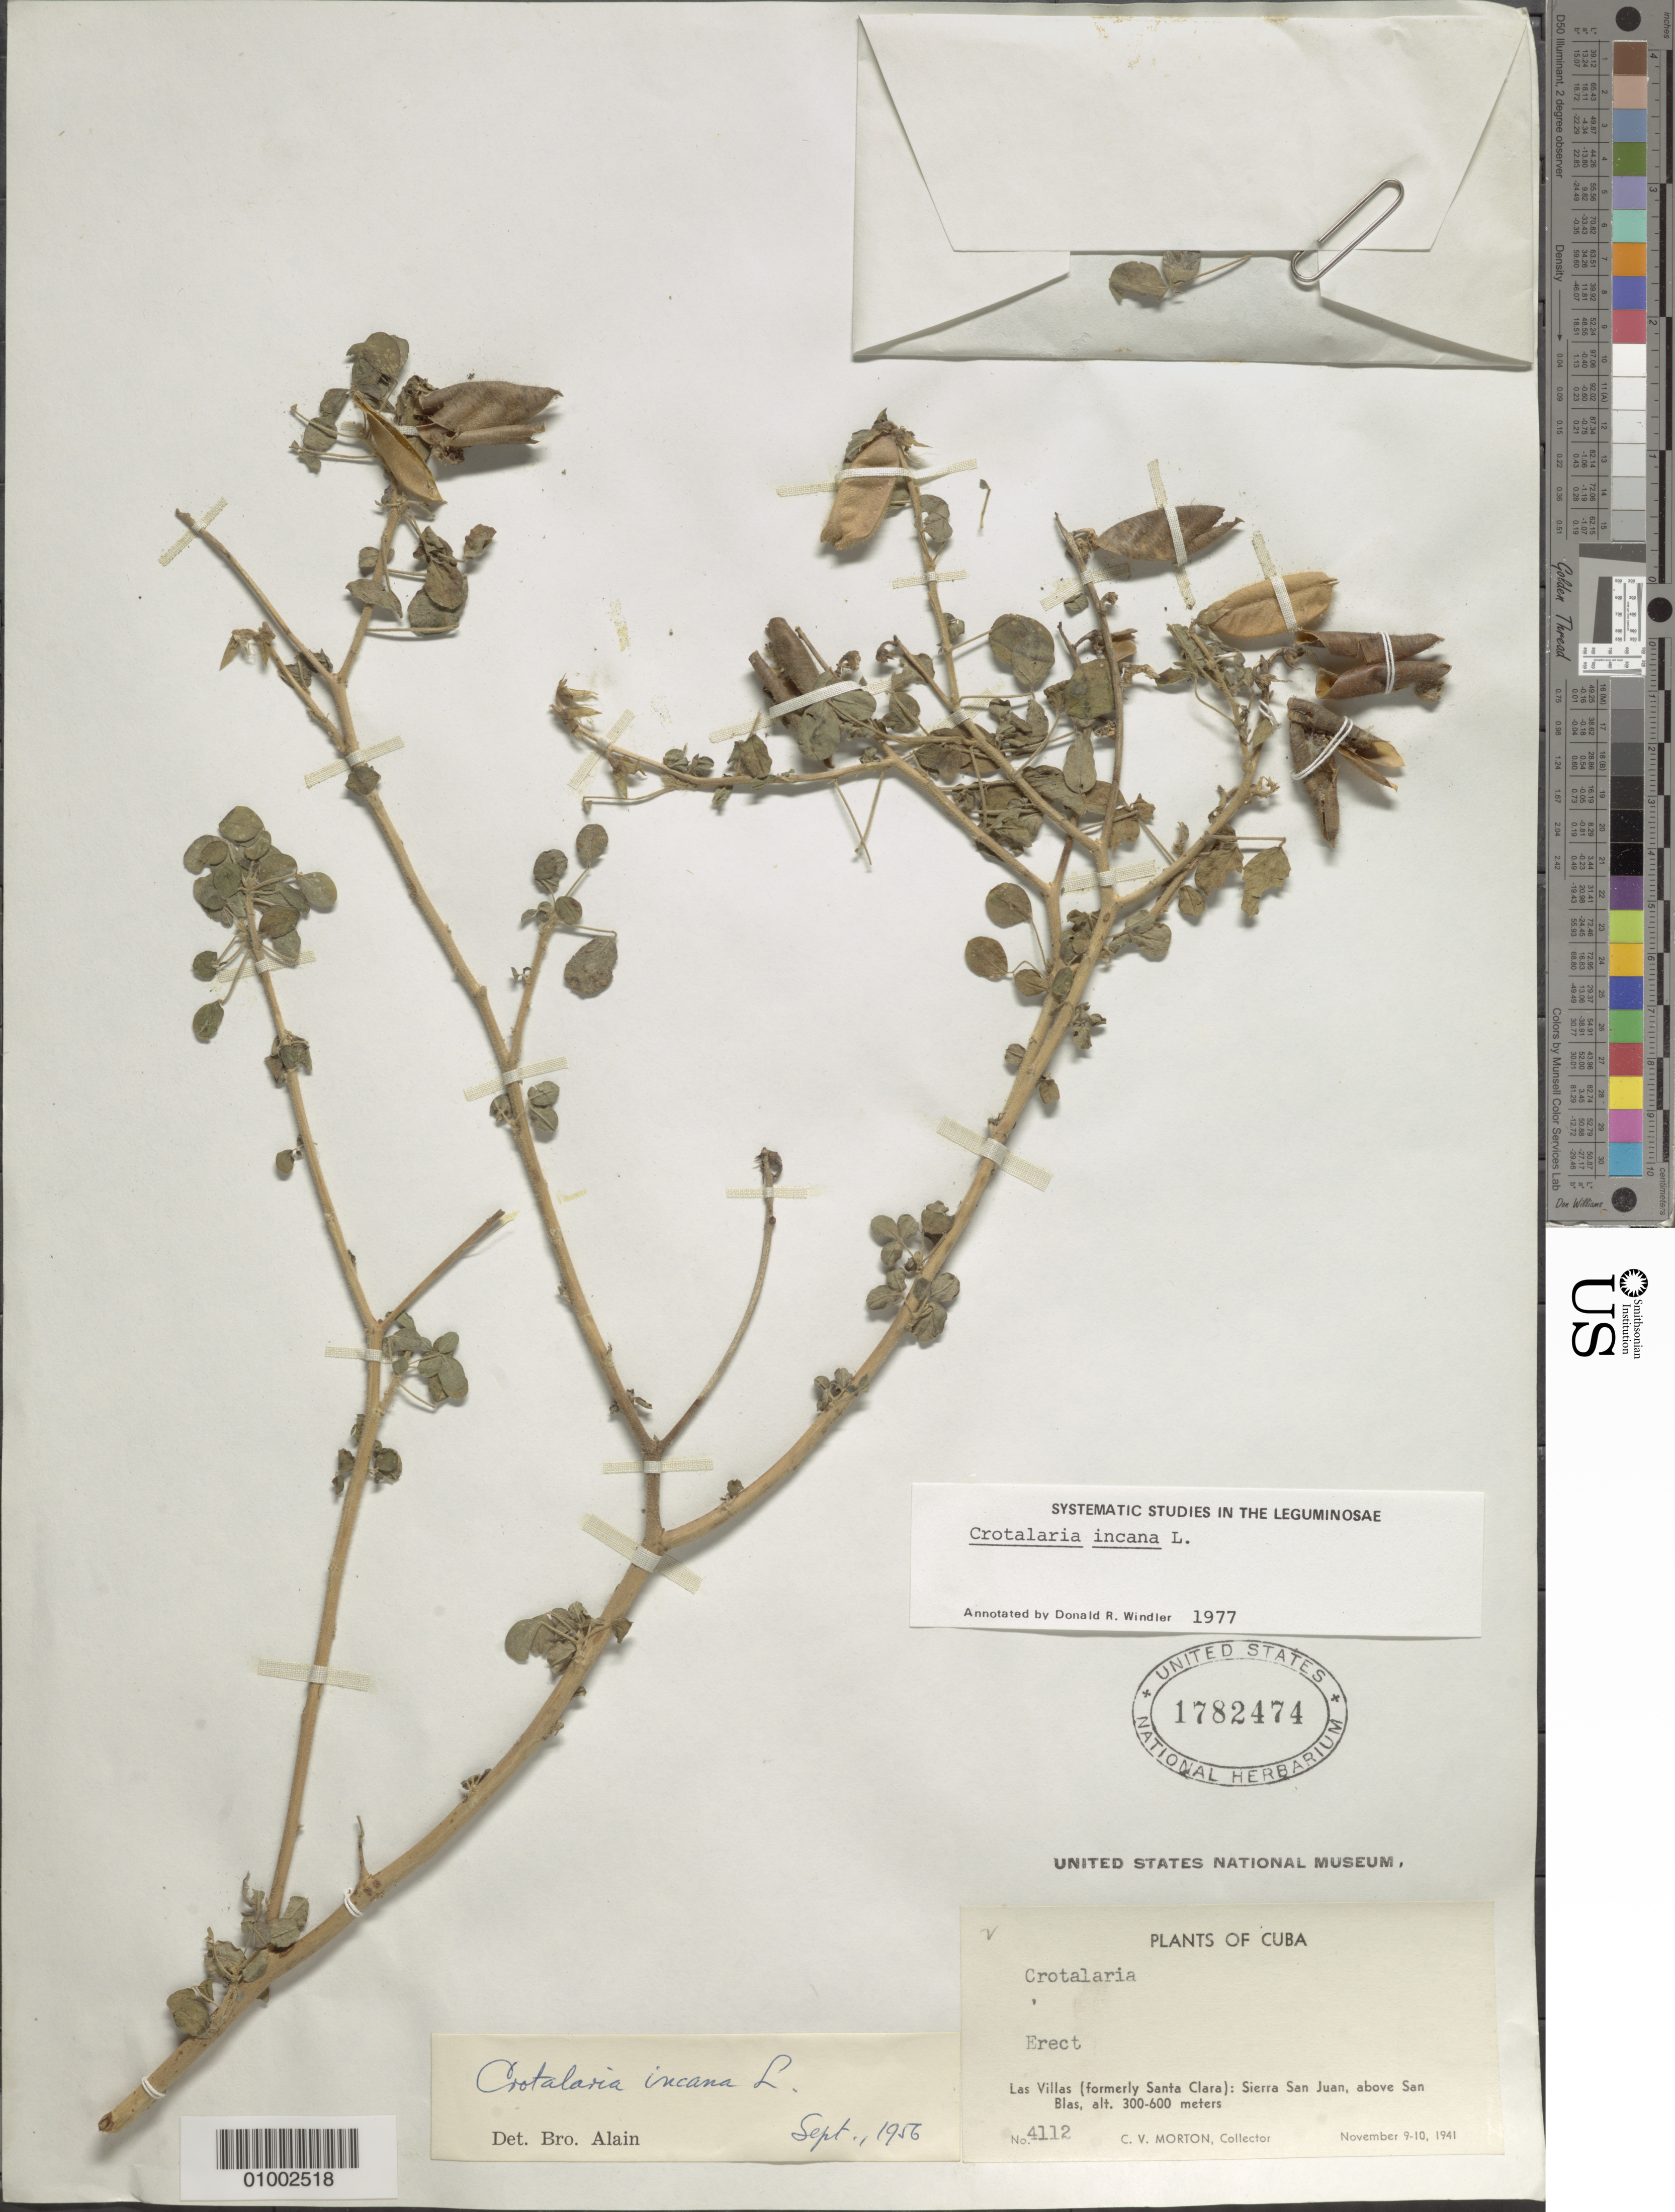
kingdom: Plantae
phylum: Tracheophyta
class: Magnoliopsida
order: Fabales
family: Fabaceae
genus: Crotalaria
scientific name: Crotalaria incana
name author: L.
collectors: C. V. Morton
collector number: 4112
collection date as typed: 09 Nov 1941 to 10 Nov 1941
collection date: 1941-11-09/1941-11-10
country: Cuba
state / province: Las Villas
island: Cuba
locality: Sierra San Juan, above San Blas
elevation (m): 300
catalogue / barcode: US 1782474